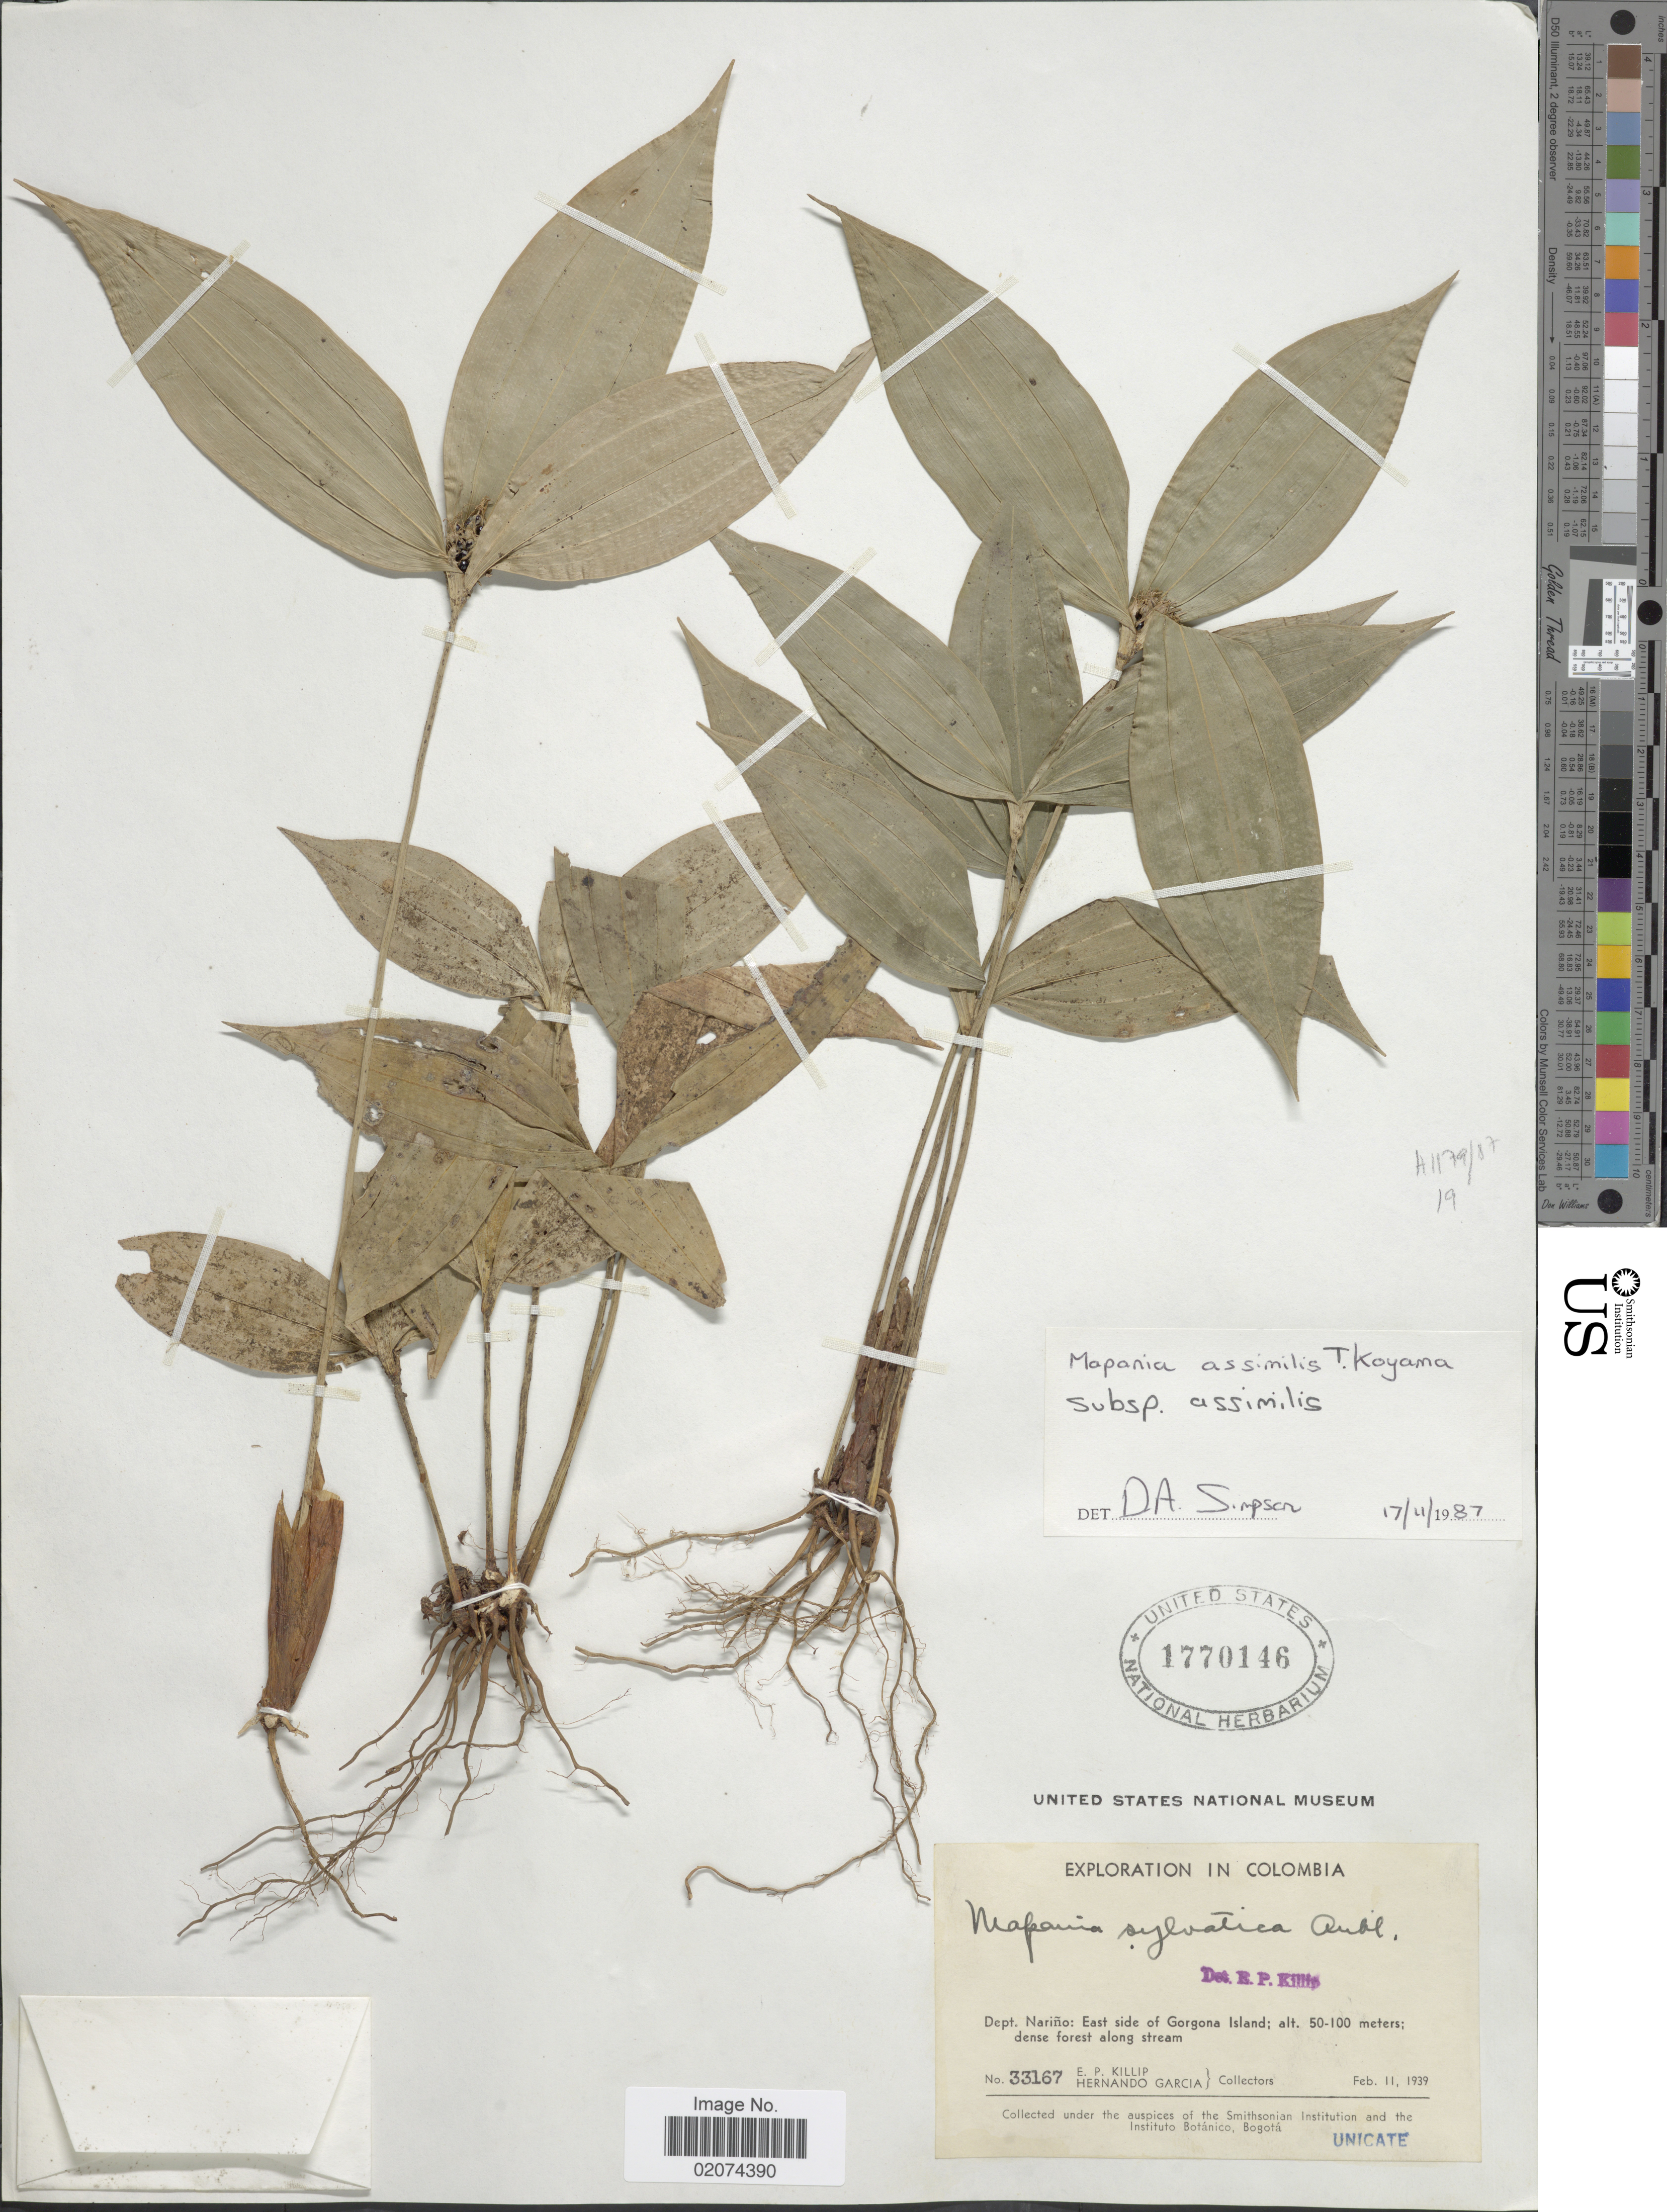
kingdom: Plantae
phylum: Tracheophyta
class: Liliopsida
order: Poales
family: Cyperaceae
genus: Mapania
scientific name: Mapania assimilis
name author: T. Koyama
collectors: E. P. Killip & H. Garcia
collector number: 33167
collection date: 1939-02-11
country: Colombia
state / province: Nariño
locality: Dept. Narino: East side of Gorgona Island; dense forest along stream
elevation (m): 50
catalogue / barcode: US 1770146